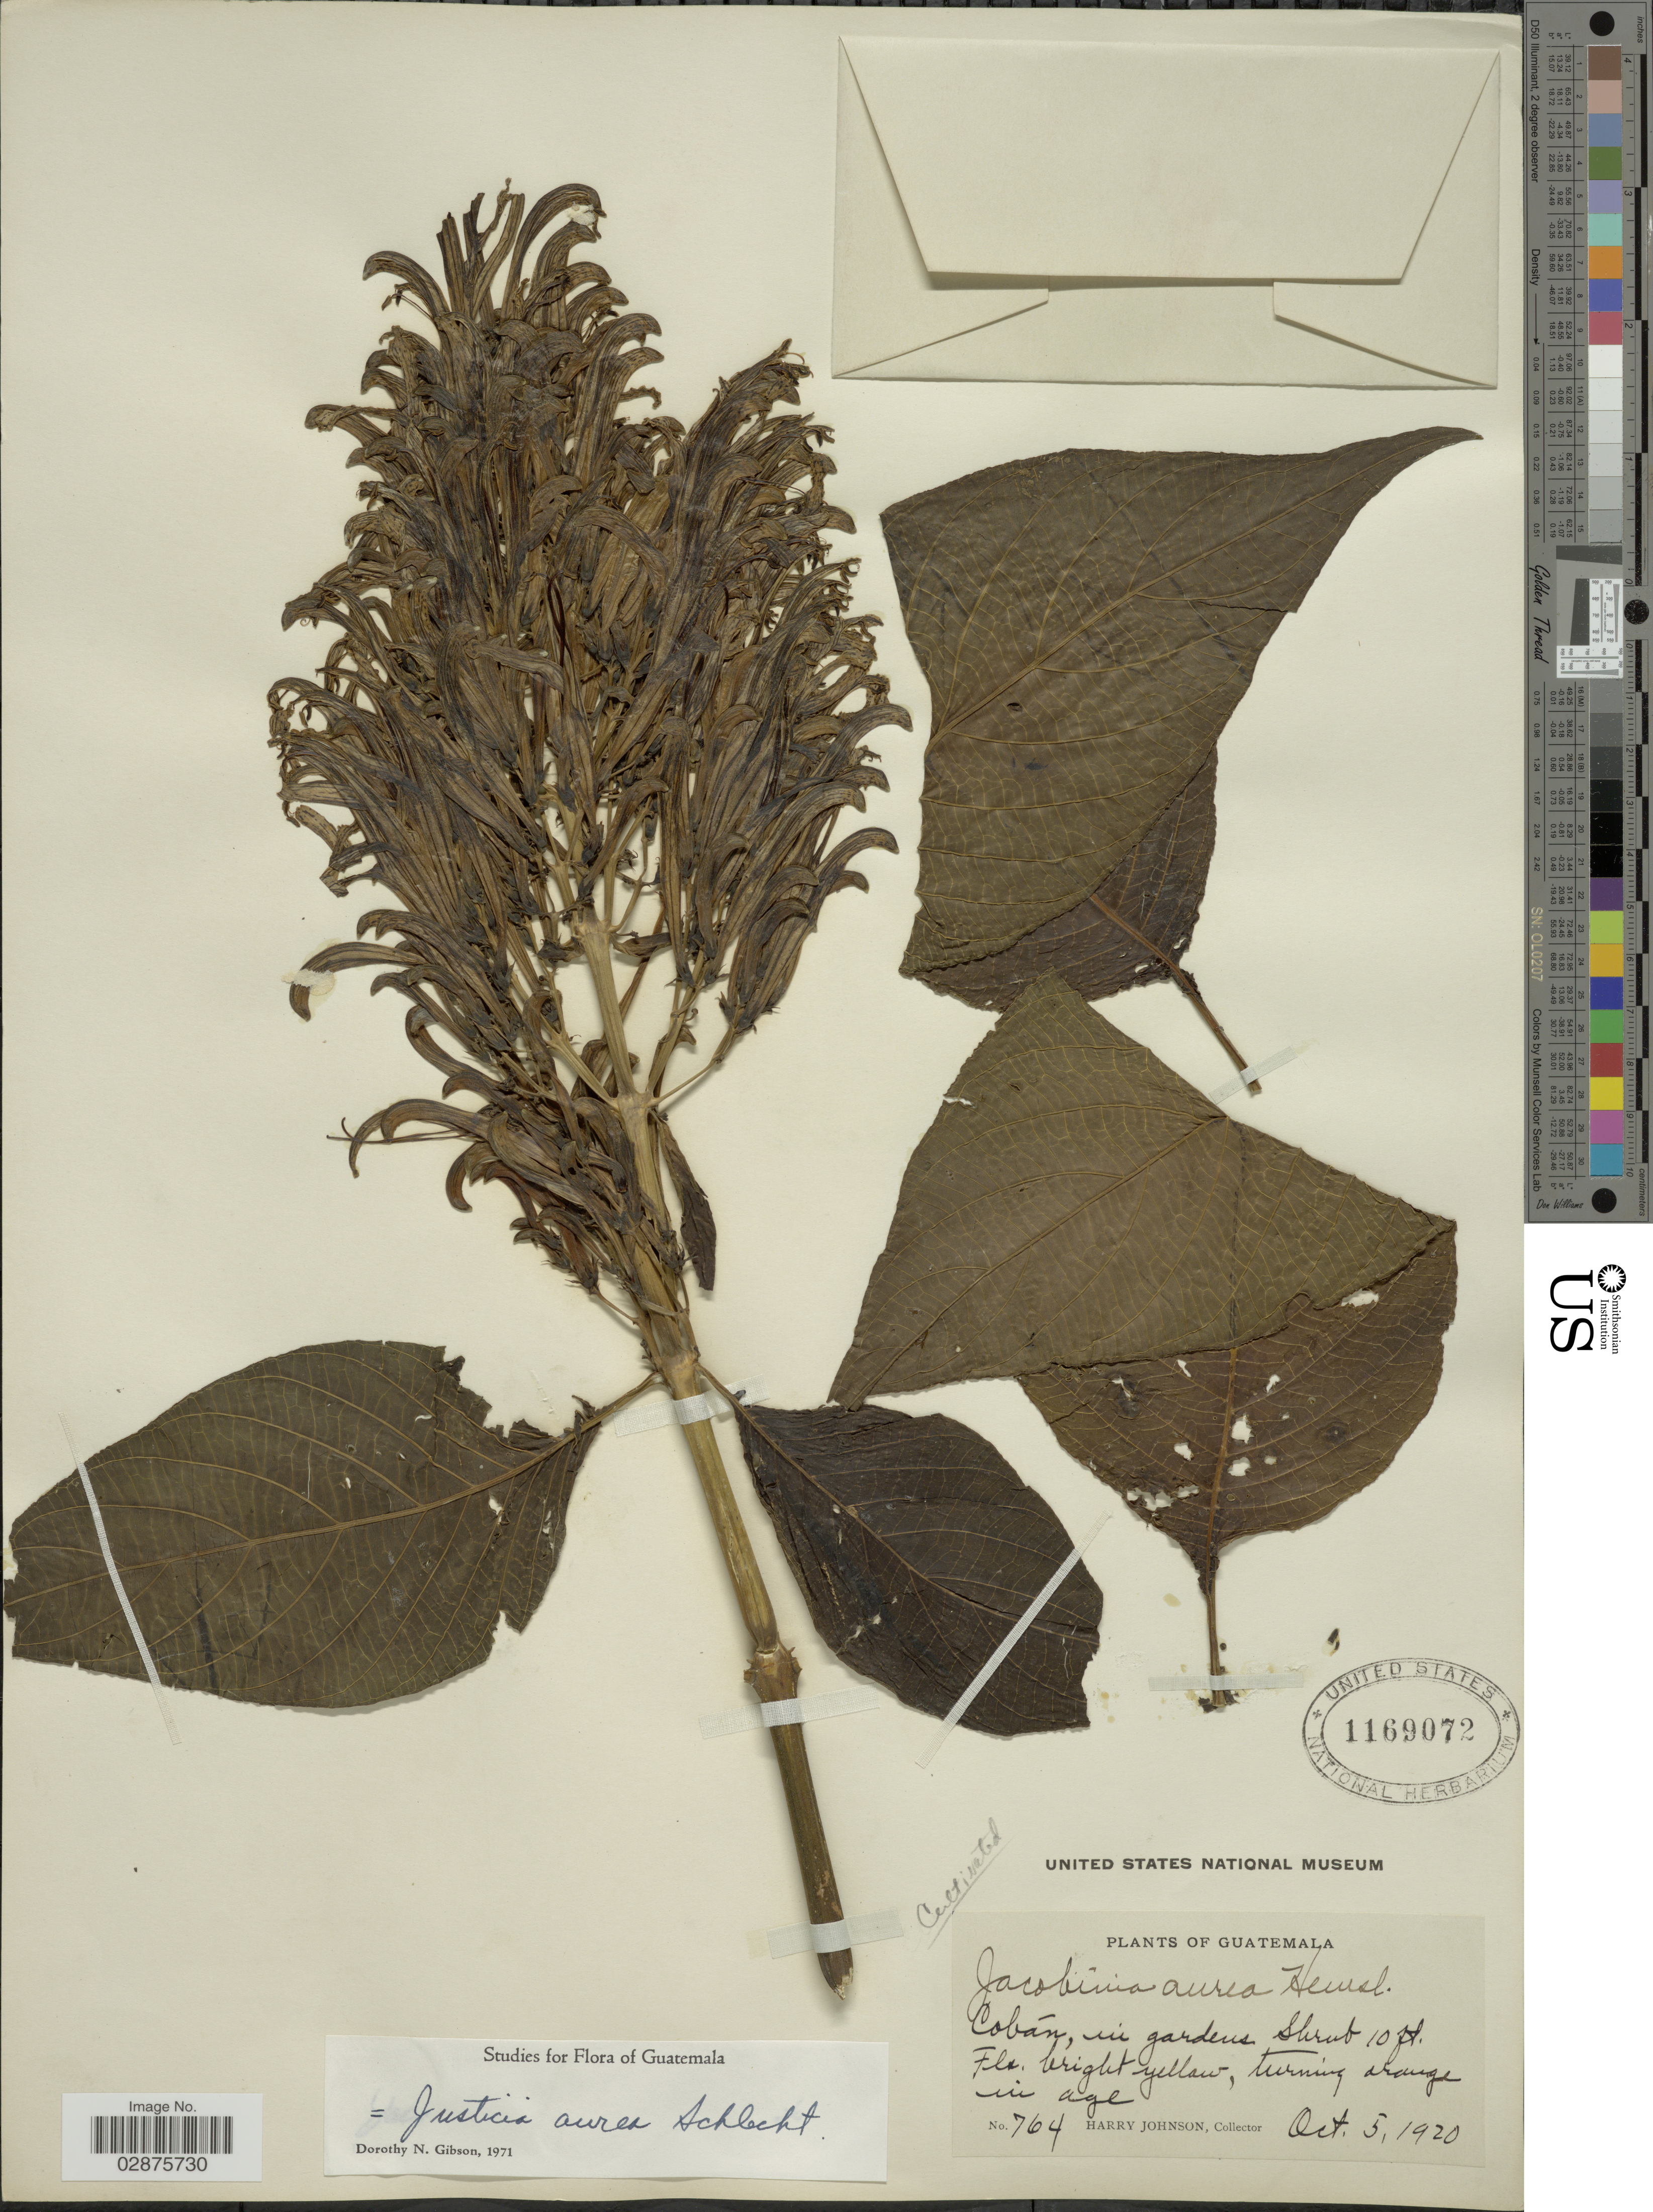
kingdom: Plantae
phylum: Tracheophyta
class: Magnoliopsida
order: Lamiales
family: Acanthaceae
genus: Justicia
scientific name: Justicia aurea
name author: Schltdl.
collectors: H. Johnson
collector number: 764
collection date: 1920-10-05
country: Guatemala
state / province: Guatemala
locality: Cobán, in gardens.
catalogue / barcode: US 1169072